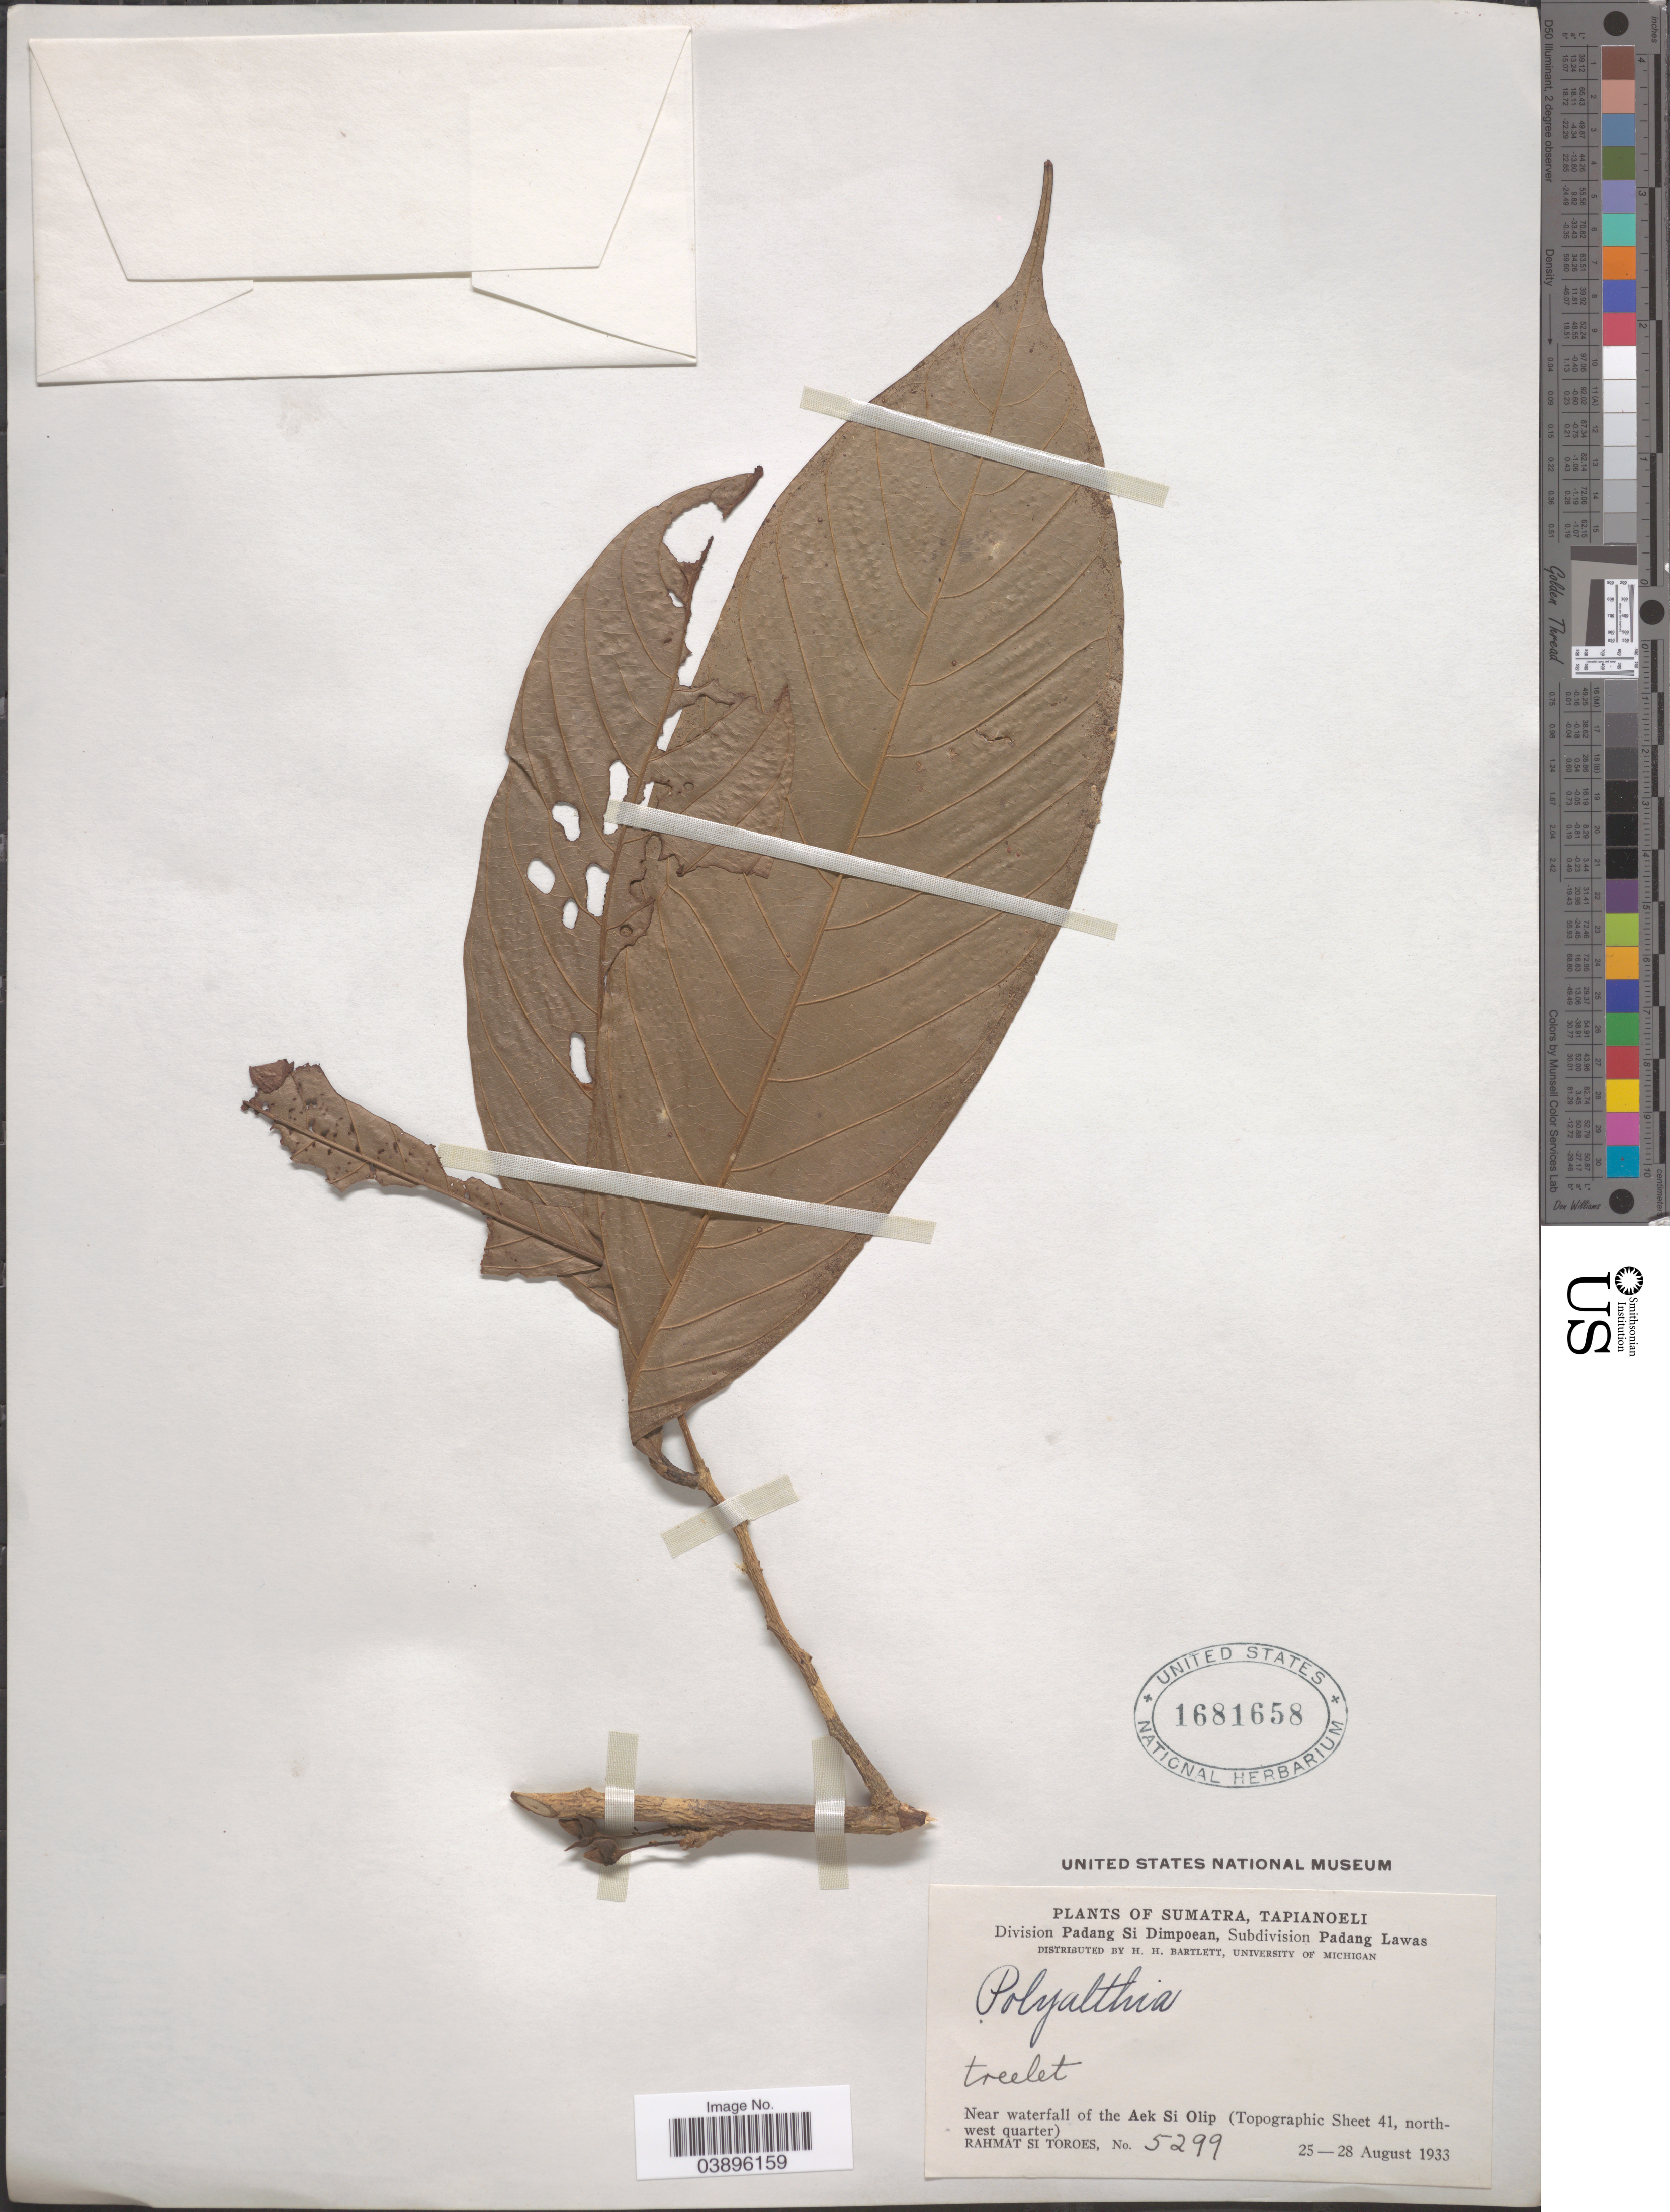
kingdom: Plantae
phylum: Tracheophyta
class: Magnoliopsida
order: Magnoliales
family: Annonaceae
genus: Polyalthia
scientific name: Polyalthia sp.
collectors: Rahmat Si Boeea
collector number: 5299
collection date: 1933-08-25/1933-08-28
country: Indonesia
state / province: Sumatra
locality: Tapianoeli. Near waterfall of the Ael Si Olip (Topographic Sheet 41, north-west querter).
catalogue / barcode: US 1681658